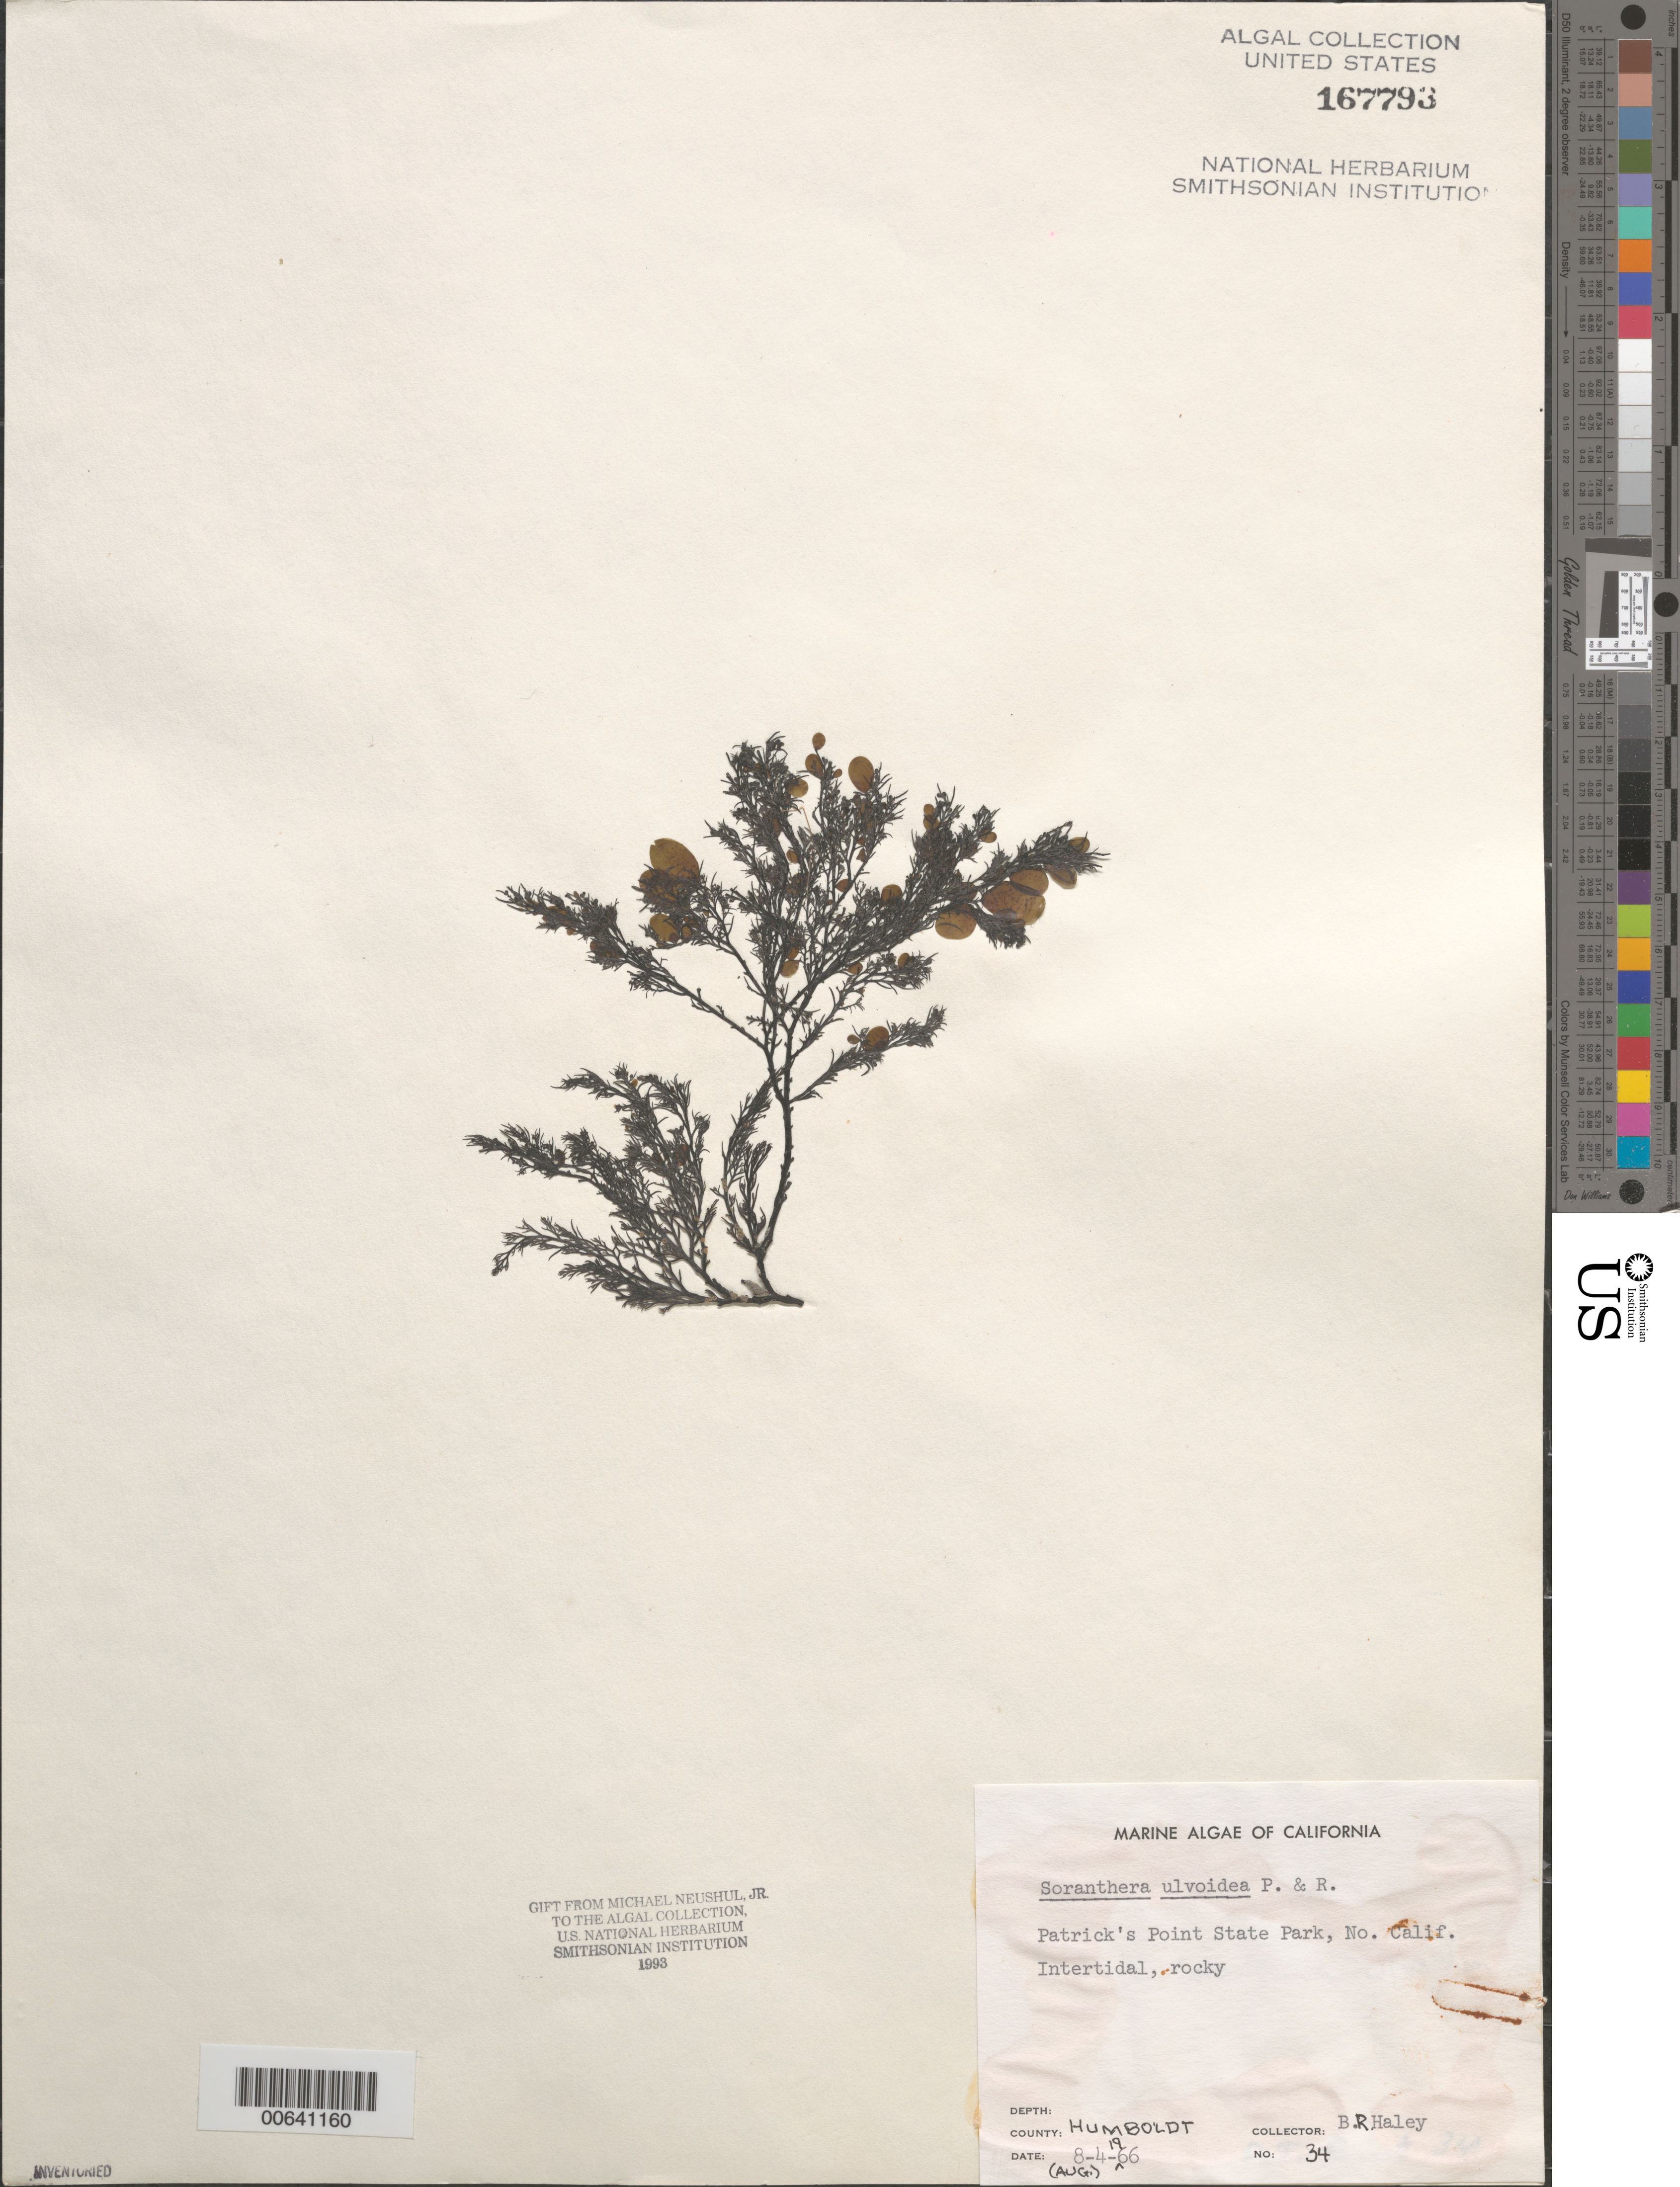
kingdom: Chromista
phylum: Ochrophyta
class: Phaeophyceae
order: Dictyosiphonales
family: Punctariaceae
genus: Soranthera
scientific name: Soranthera ulvoidea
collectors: B. Haley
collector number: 34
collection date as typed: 04 Aug 1966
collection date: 1966-08-04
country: United States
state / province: California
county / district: Humboldt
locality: Patrick's Point State Park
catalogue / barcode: US 167793